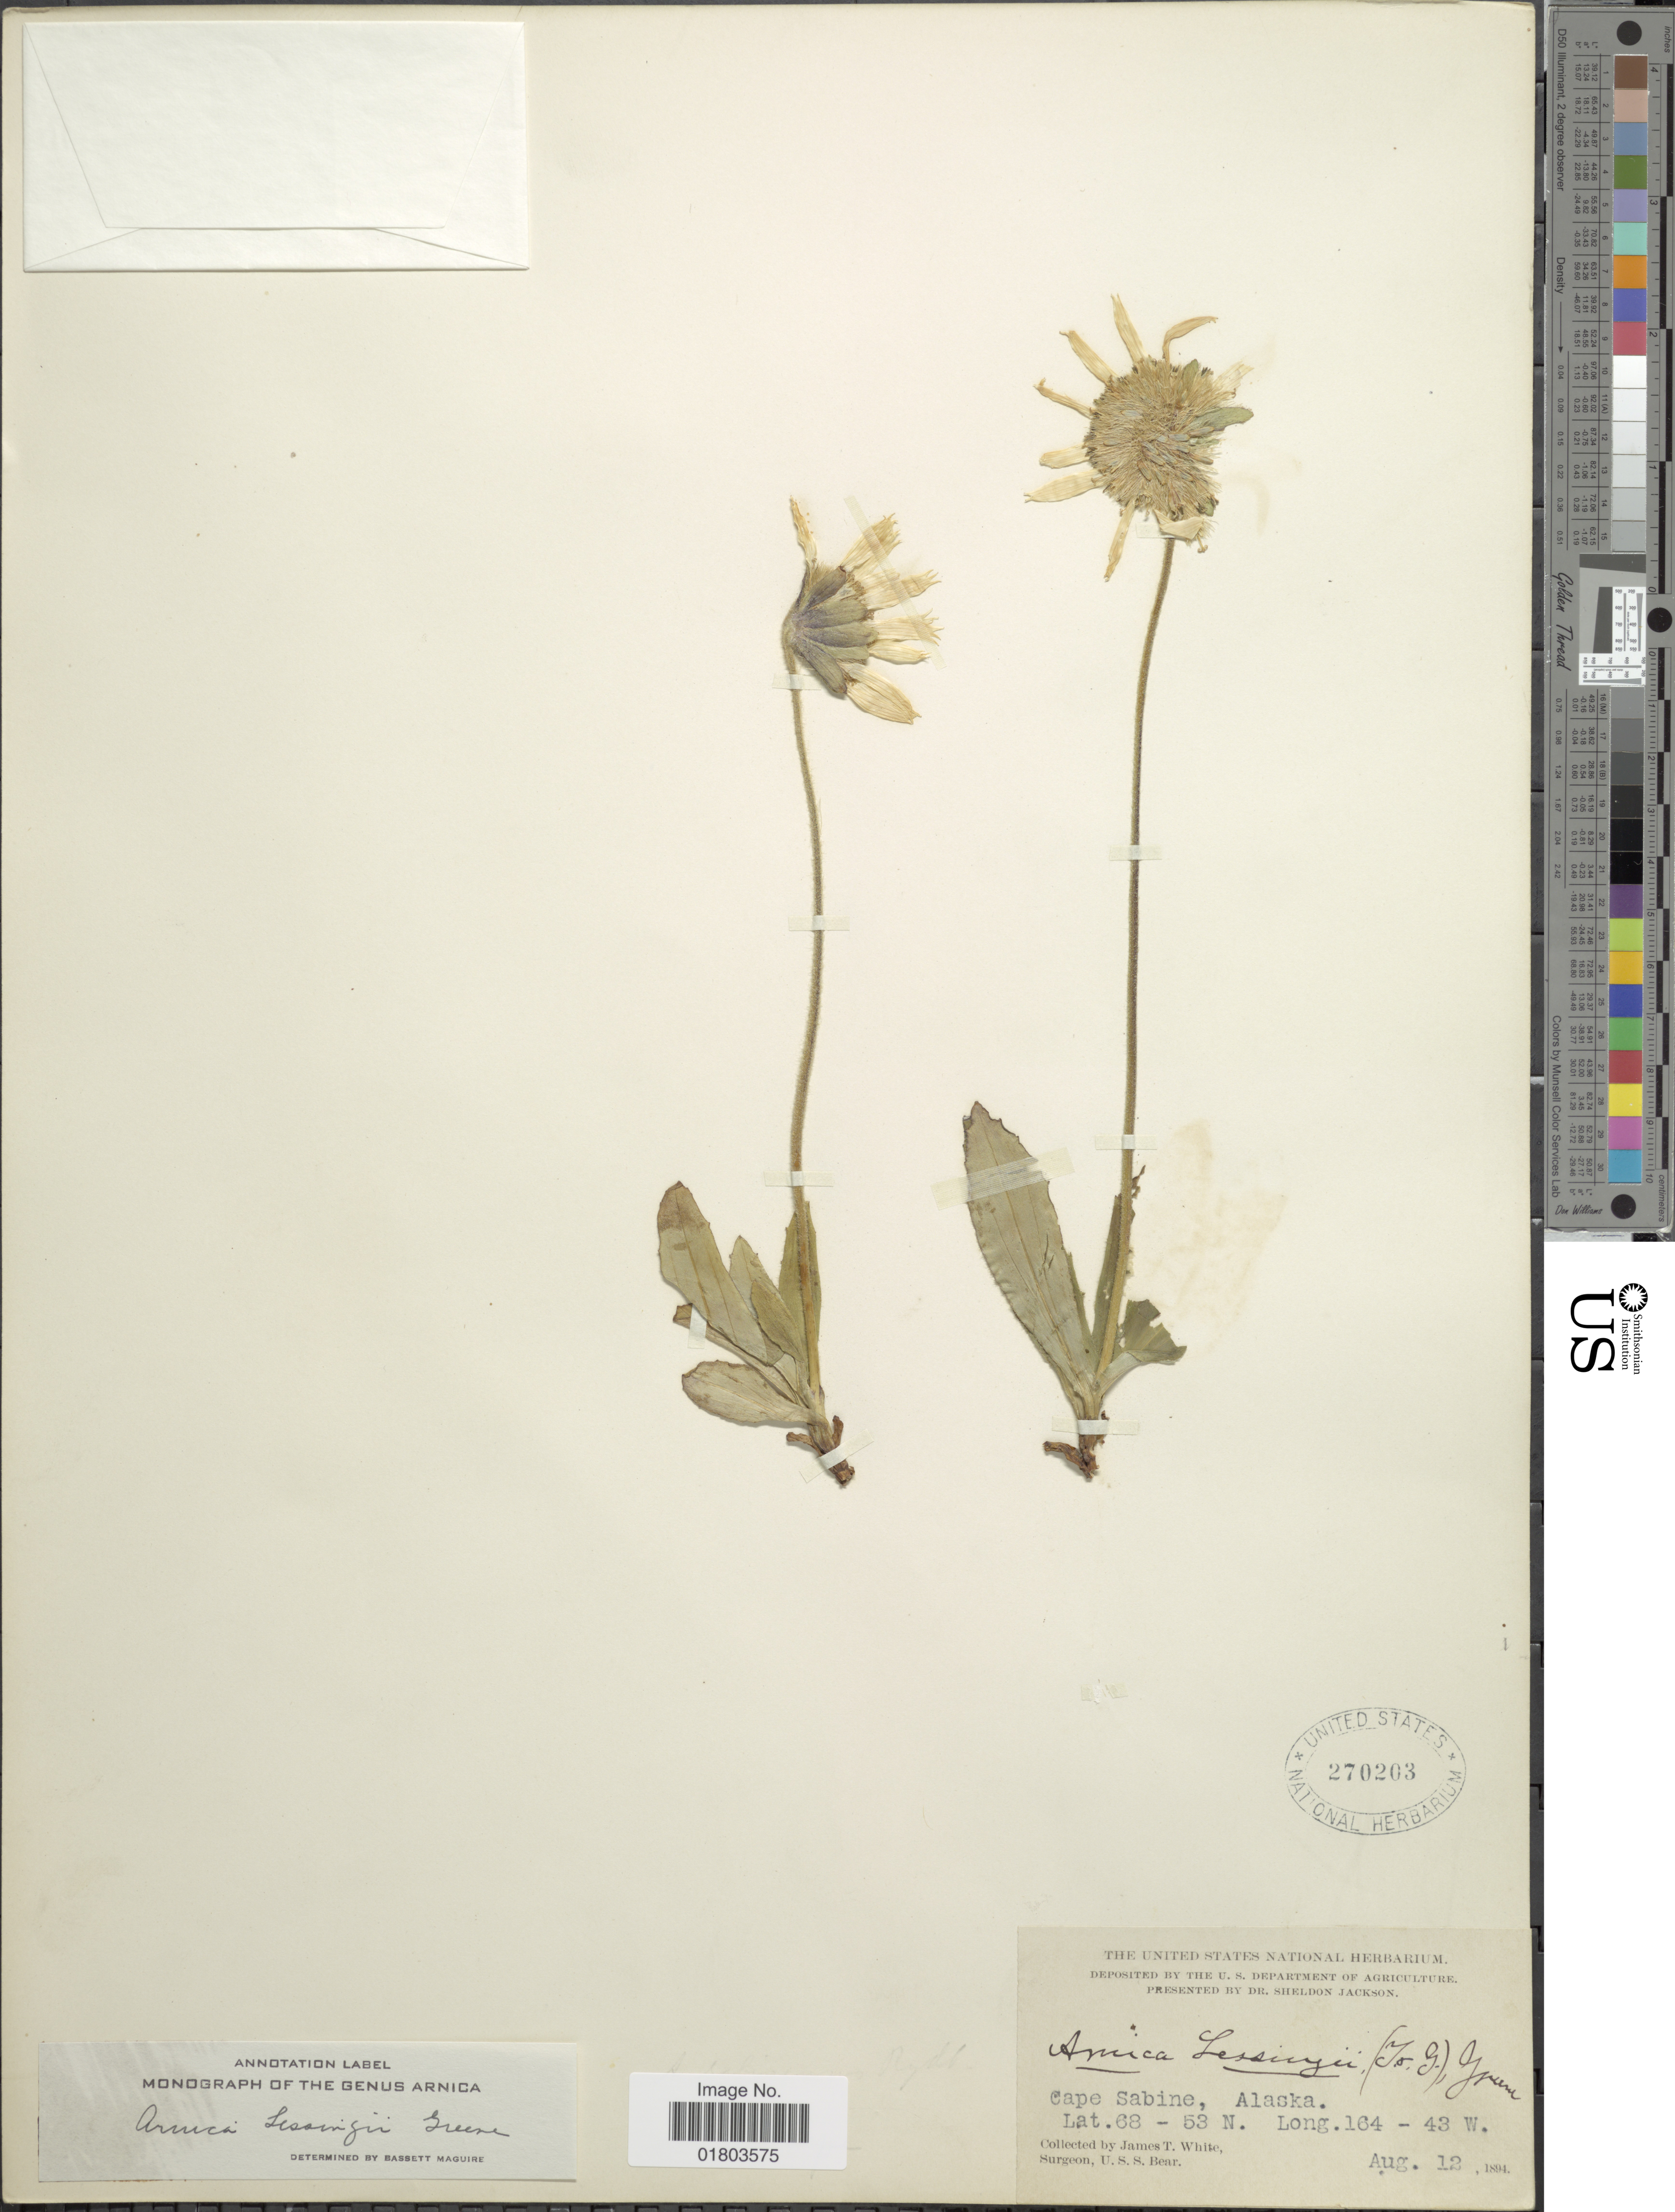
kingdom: Plantae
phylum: Tracheophyta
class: Magnoliopsida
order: Asterales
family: Asteraceae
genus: Arnica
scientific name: Arnica lessingii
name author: (Torr. & A. Gray) Greene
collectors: J. T. White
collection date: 1894-08-12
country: United States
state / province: Alaska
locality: Cape Sabine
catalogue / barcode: US 270203